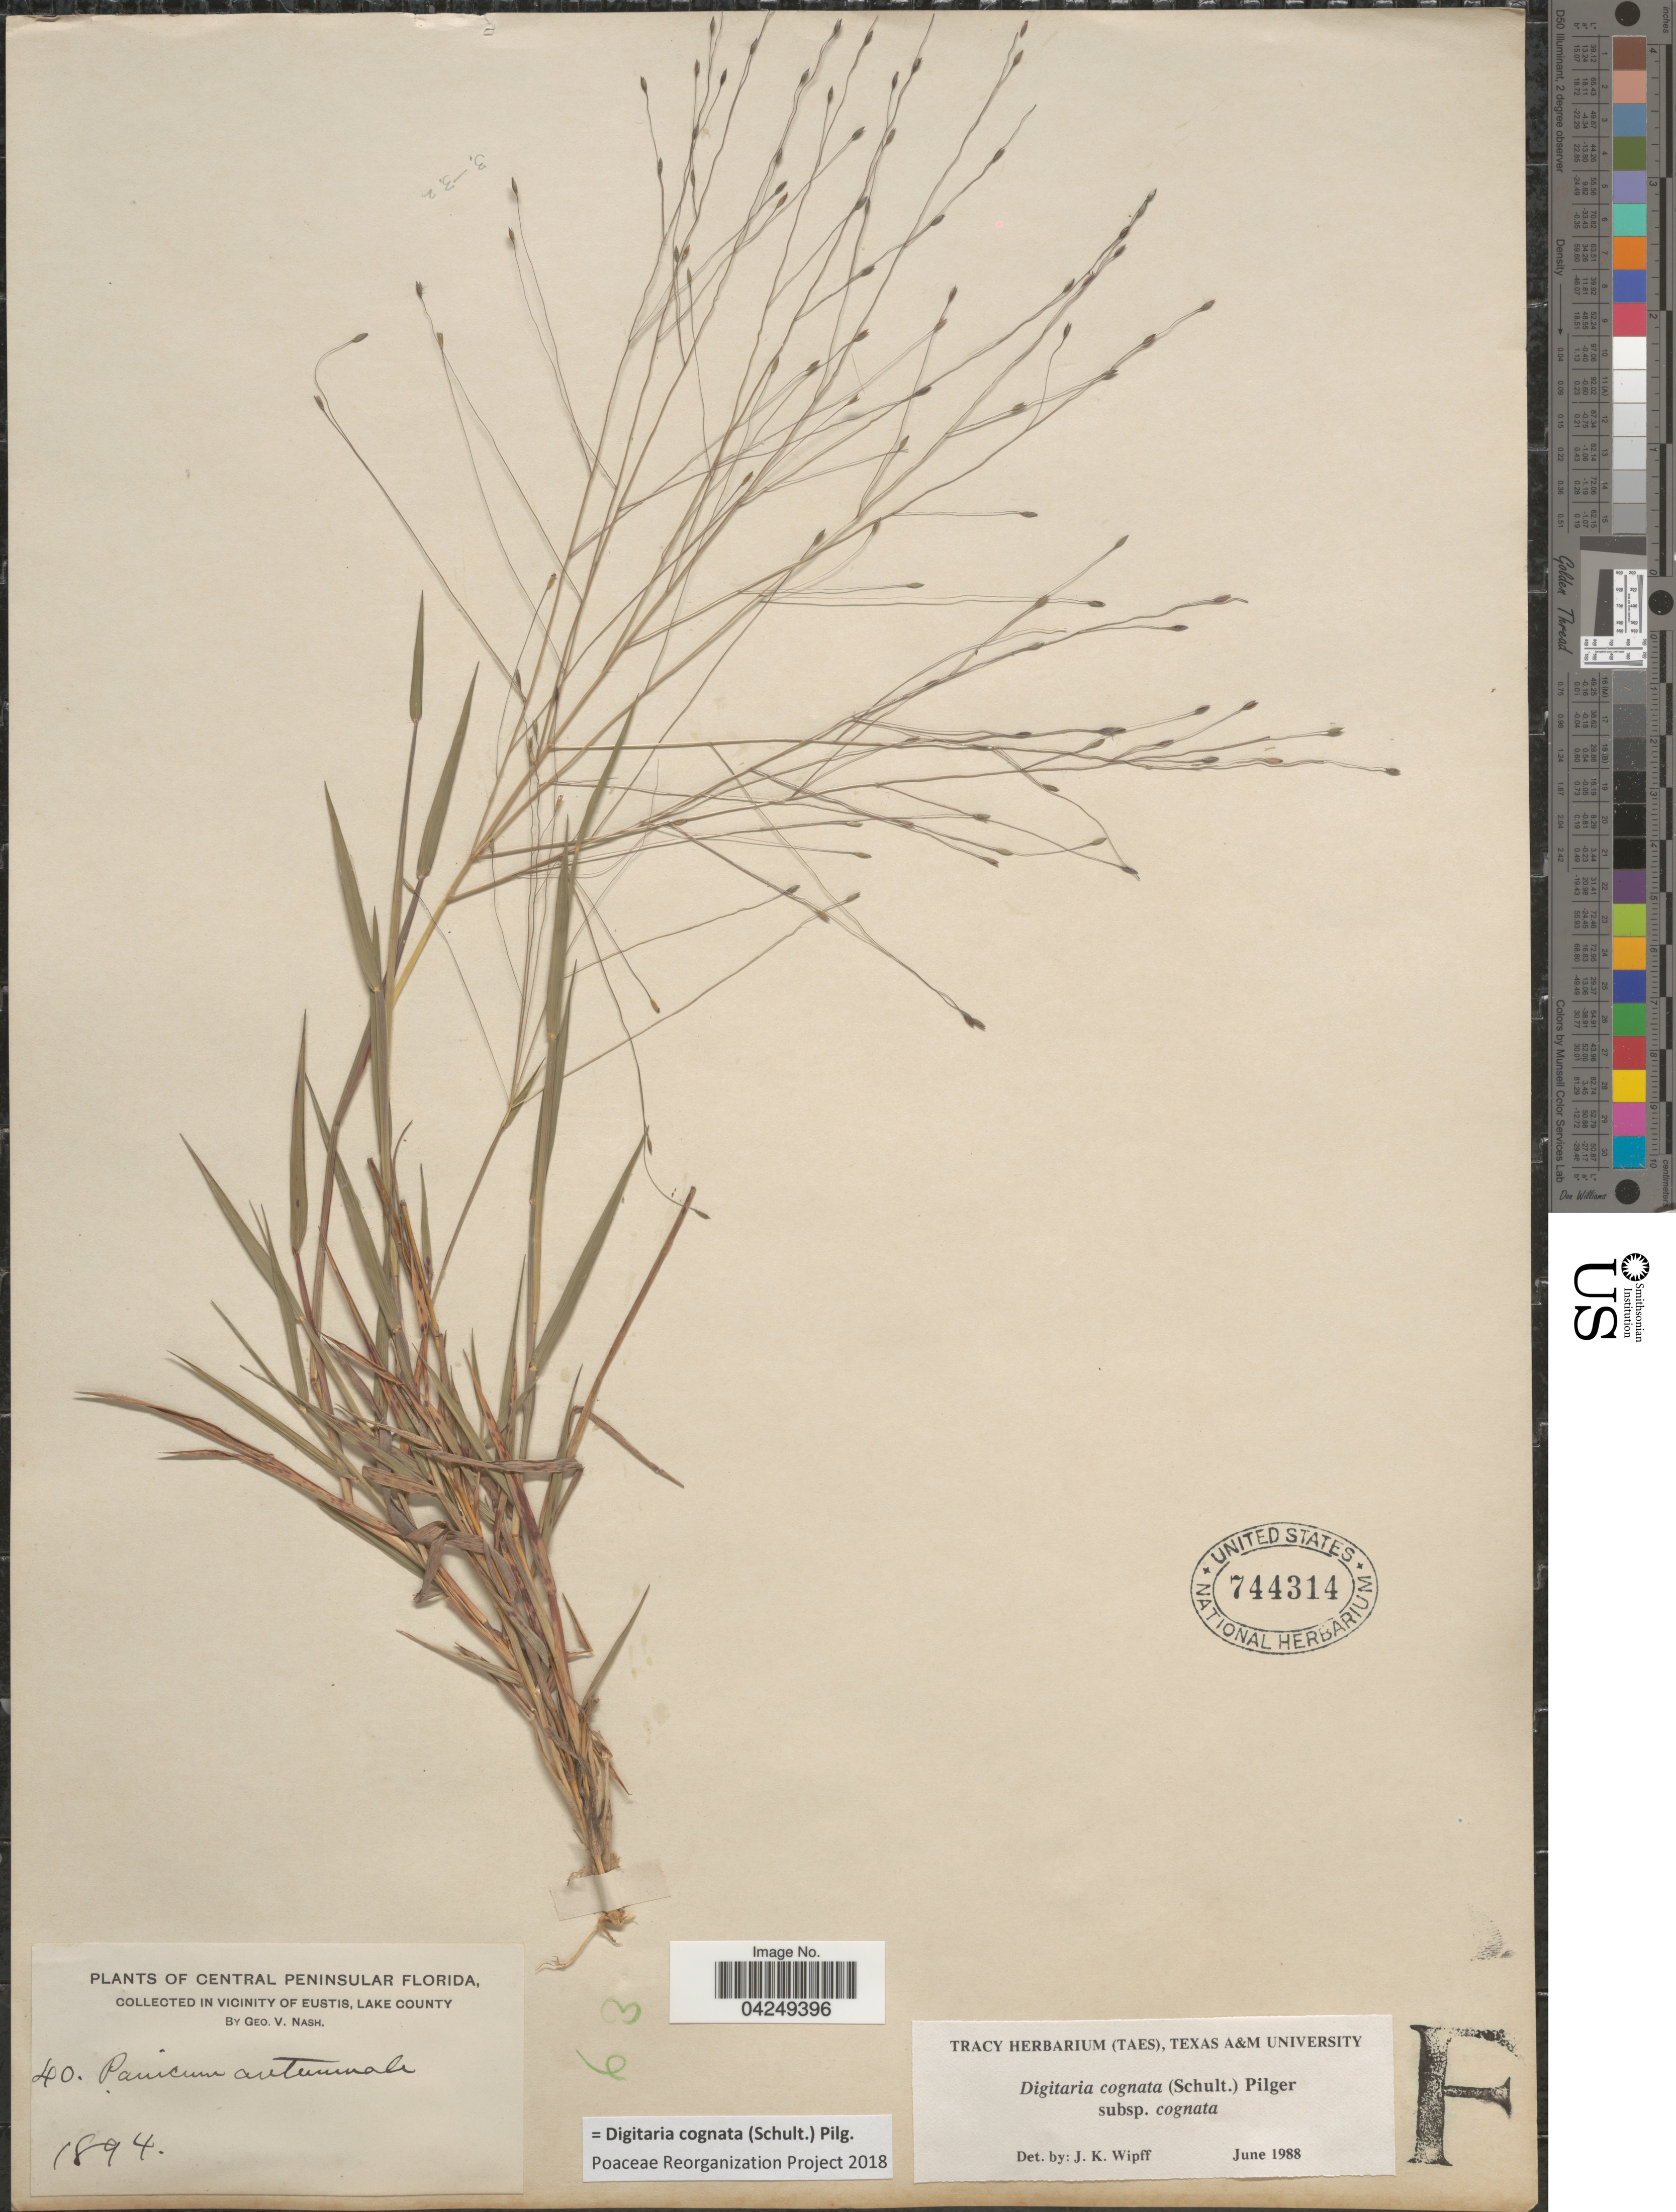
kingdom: Plantae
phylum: Tracheophyta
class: Liliopsida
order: Poales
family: Poaceae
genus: Digitaria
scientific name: Digitaria cognata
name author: (Scult.) Pilg.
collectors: G. V. Nash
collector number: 40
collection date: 1894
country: United States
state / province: Florida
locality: Central Peninsular Florida. In vicinity of Eustis, Lake County.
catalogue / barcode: US 744314